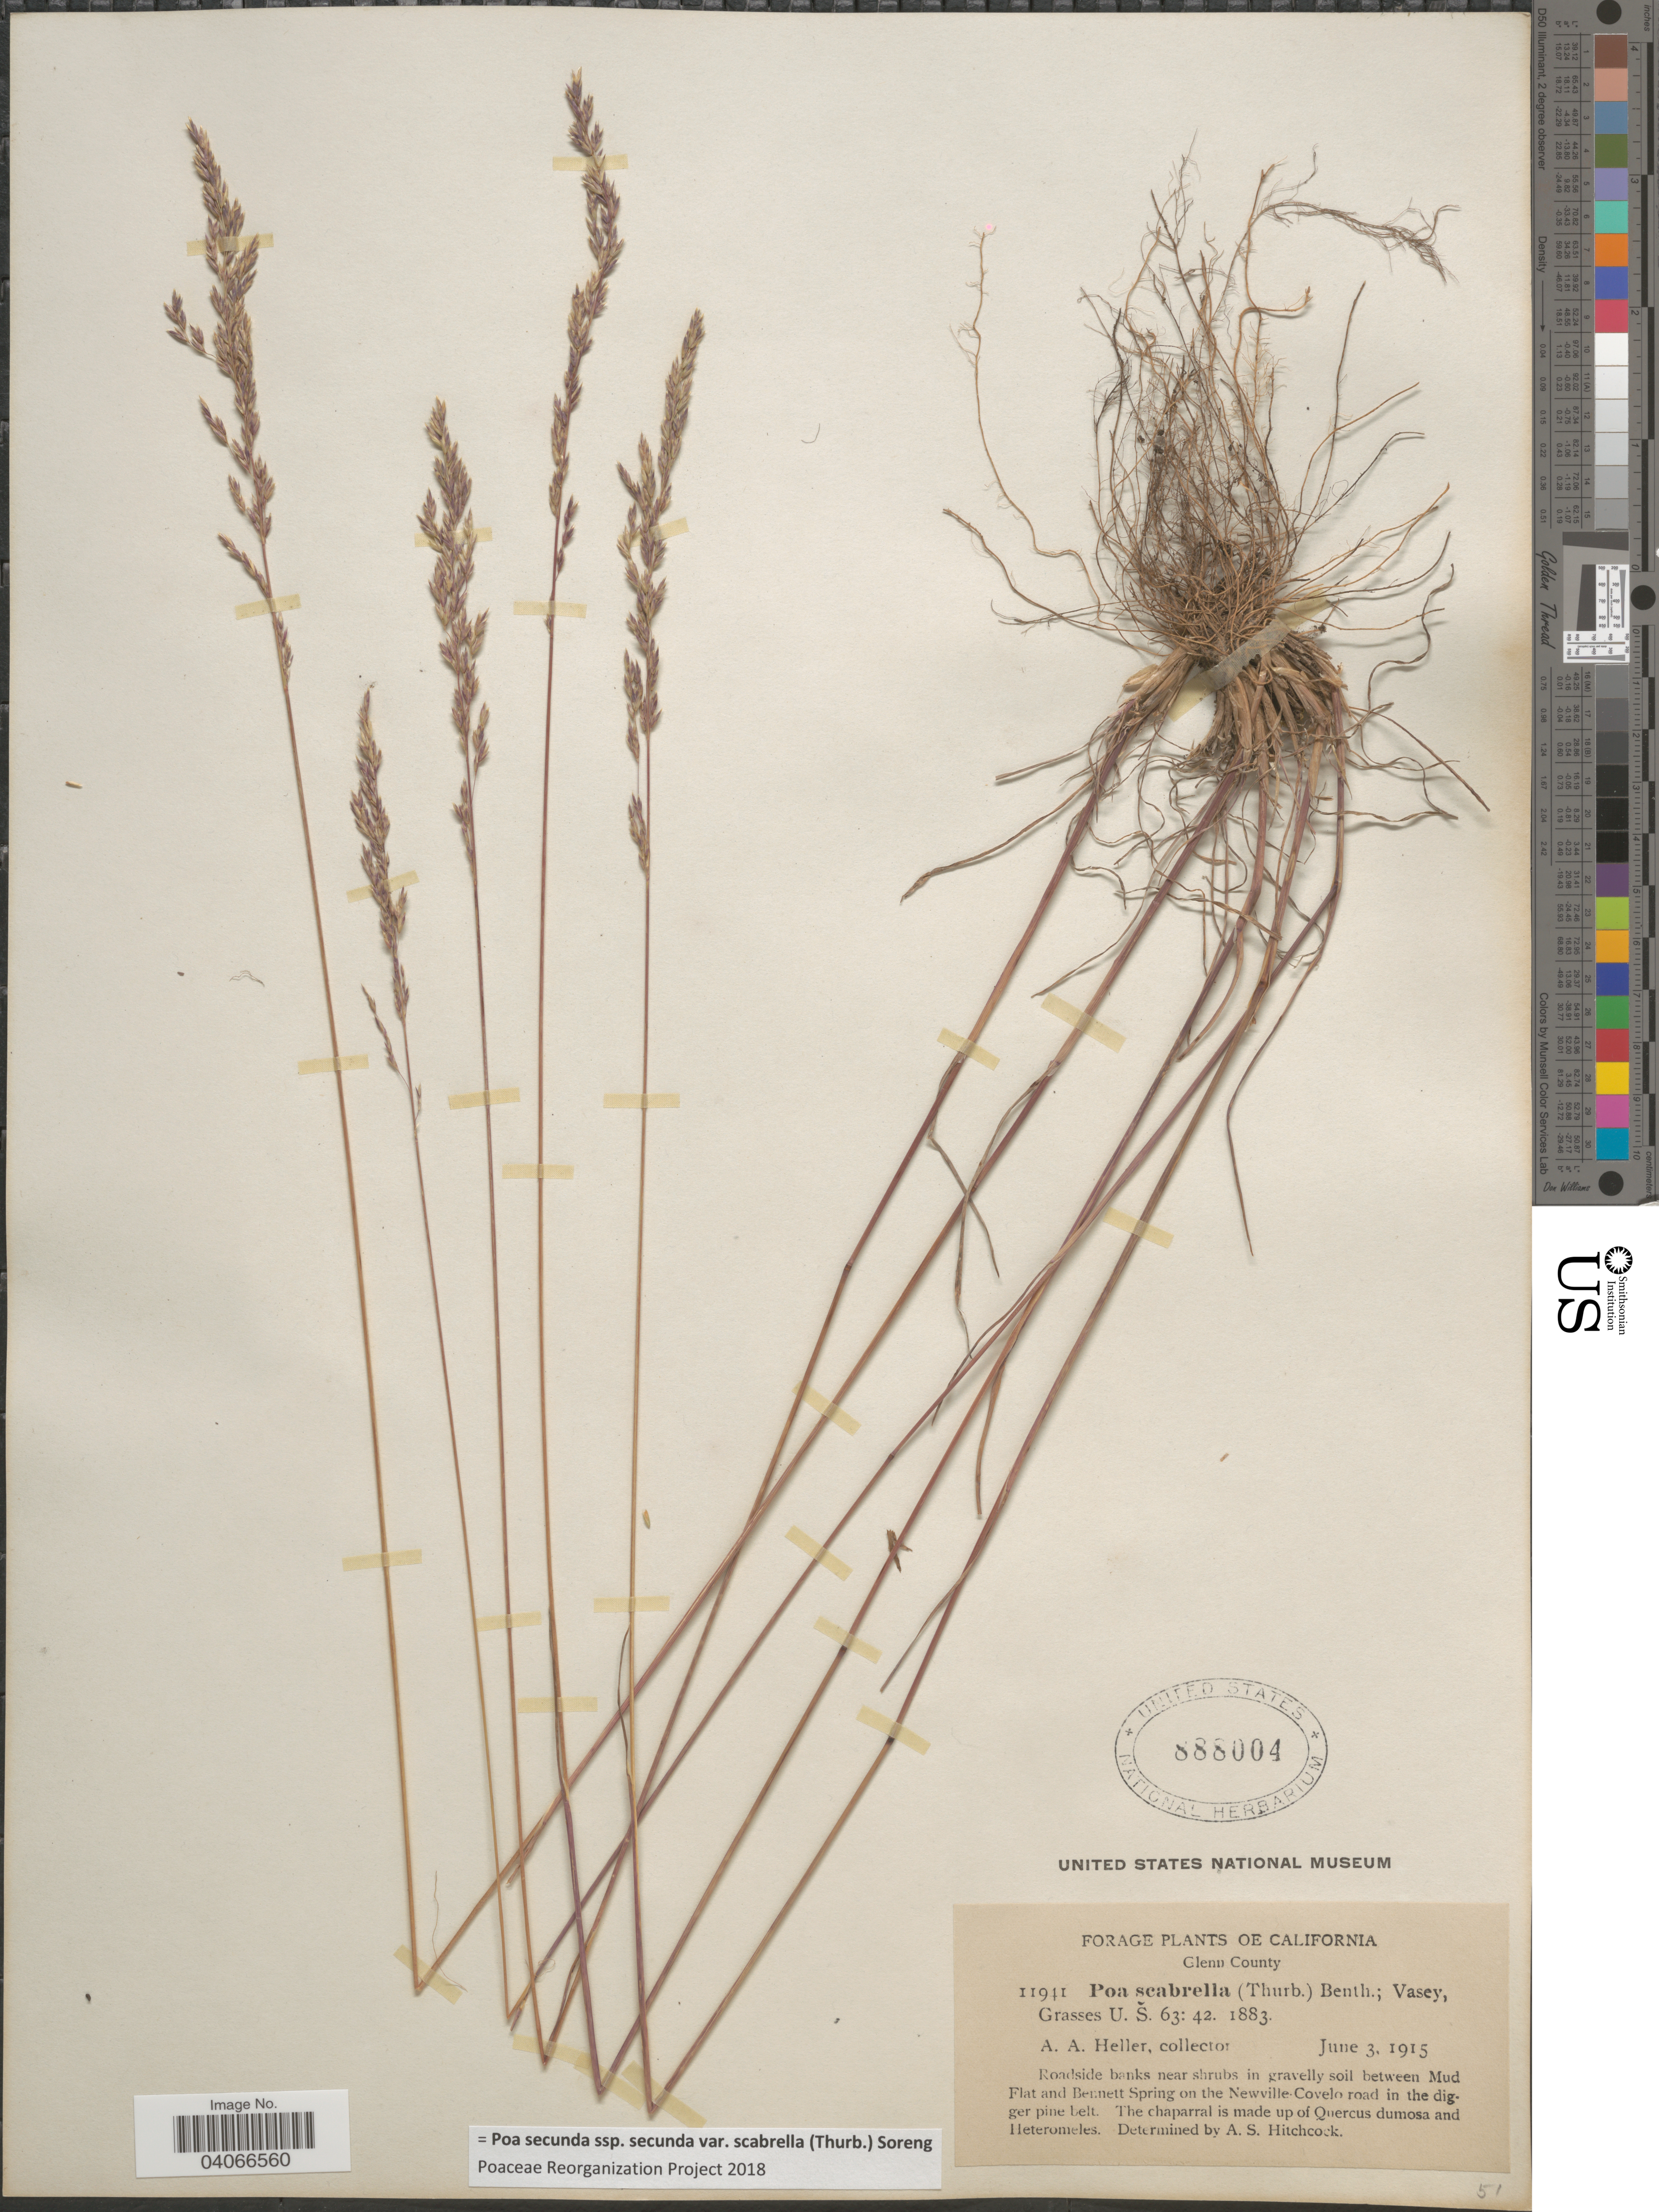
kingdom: Plantae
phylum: Tracheophyta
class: Liliopsida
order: Poales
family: Poaceae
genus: Poa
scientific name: Poa secunda subsp. secunda var. scabrella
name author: (Thurb.) Soreng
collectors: A. A. Heller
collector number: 11941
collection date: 1915-06-03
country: United States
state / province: California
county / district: Glenn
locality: Glenn County. Roadside banks near shrubs in gravelly soil between Mud Flat and Bennett Spring on the Newville Covelo road in the digger pine belt.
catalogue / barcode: US 888004